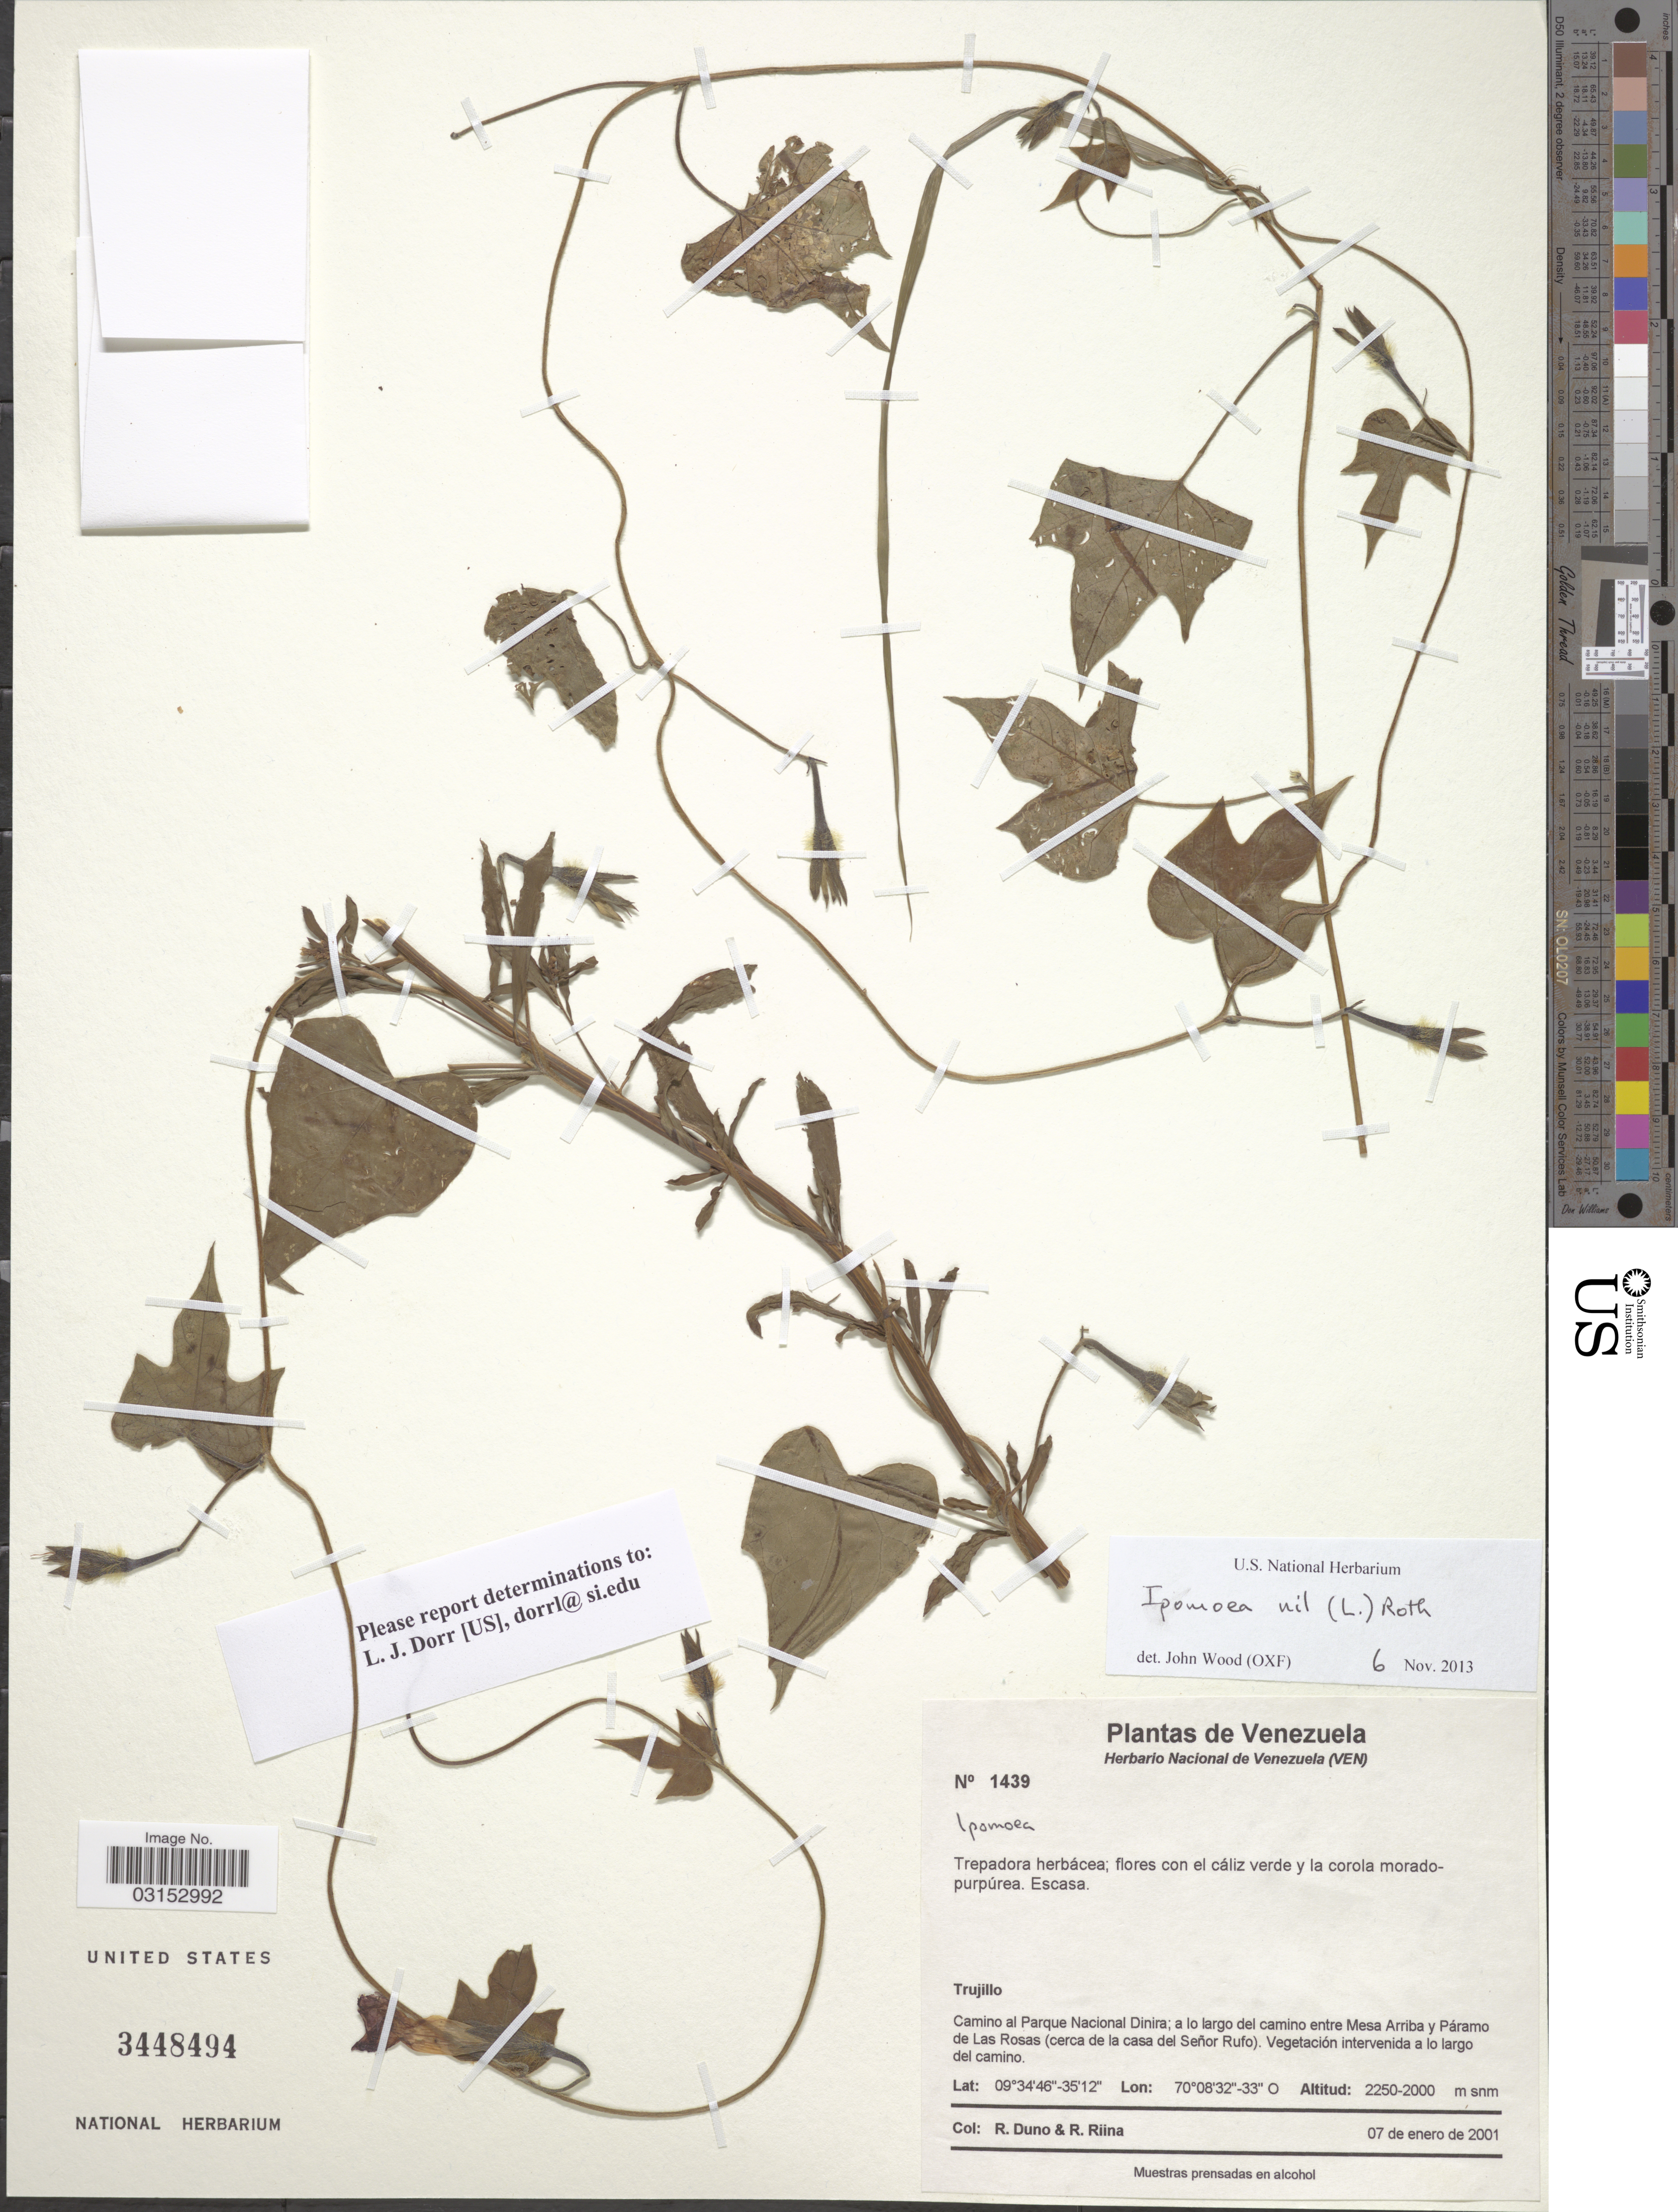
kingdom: Plantae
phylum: Tracheophyta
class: Magnoliopsida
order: Solanales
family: Convolvulaceae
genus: Ipomoea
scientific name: Ipomoea nil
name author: (L.) Roth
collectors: R. Duno & R. Riina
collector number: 1439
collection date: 2001-01-07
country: Venezuela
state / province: Trujillo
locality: Camino al Parque Nacional Dinira; a lo largo del camino entre Mesa Arriba y Páramo de Las Rosas (cerca de la casa del Señor Rufo).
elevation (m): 2000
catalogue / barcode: US 3448494